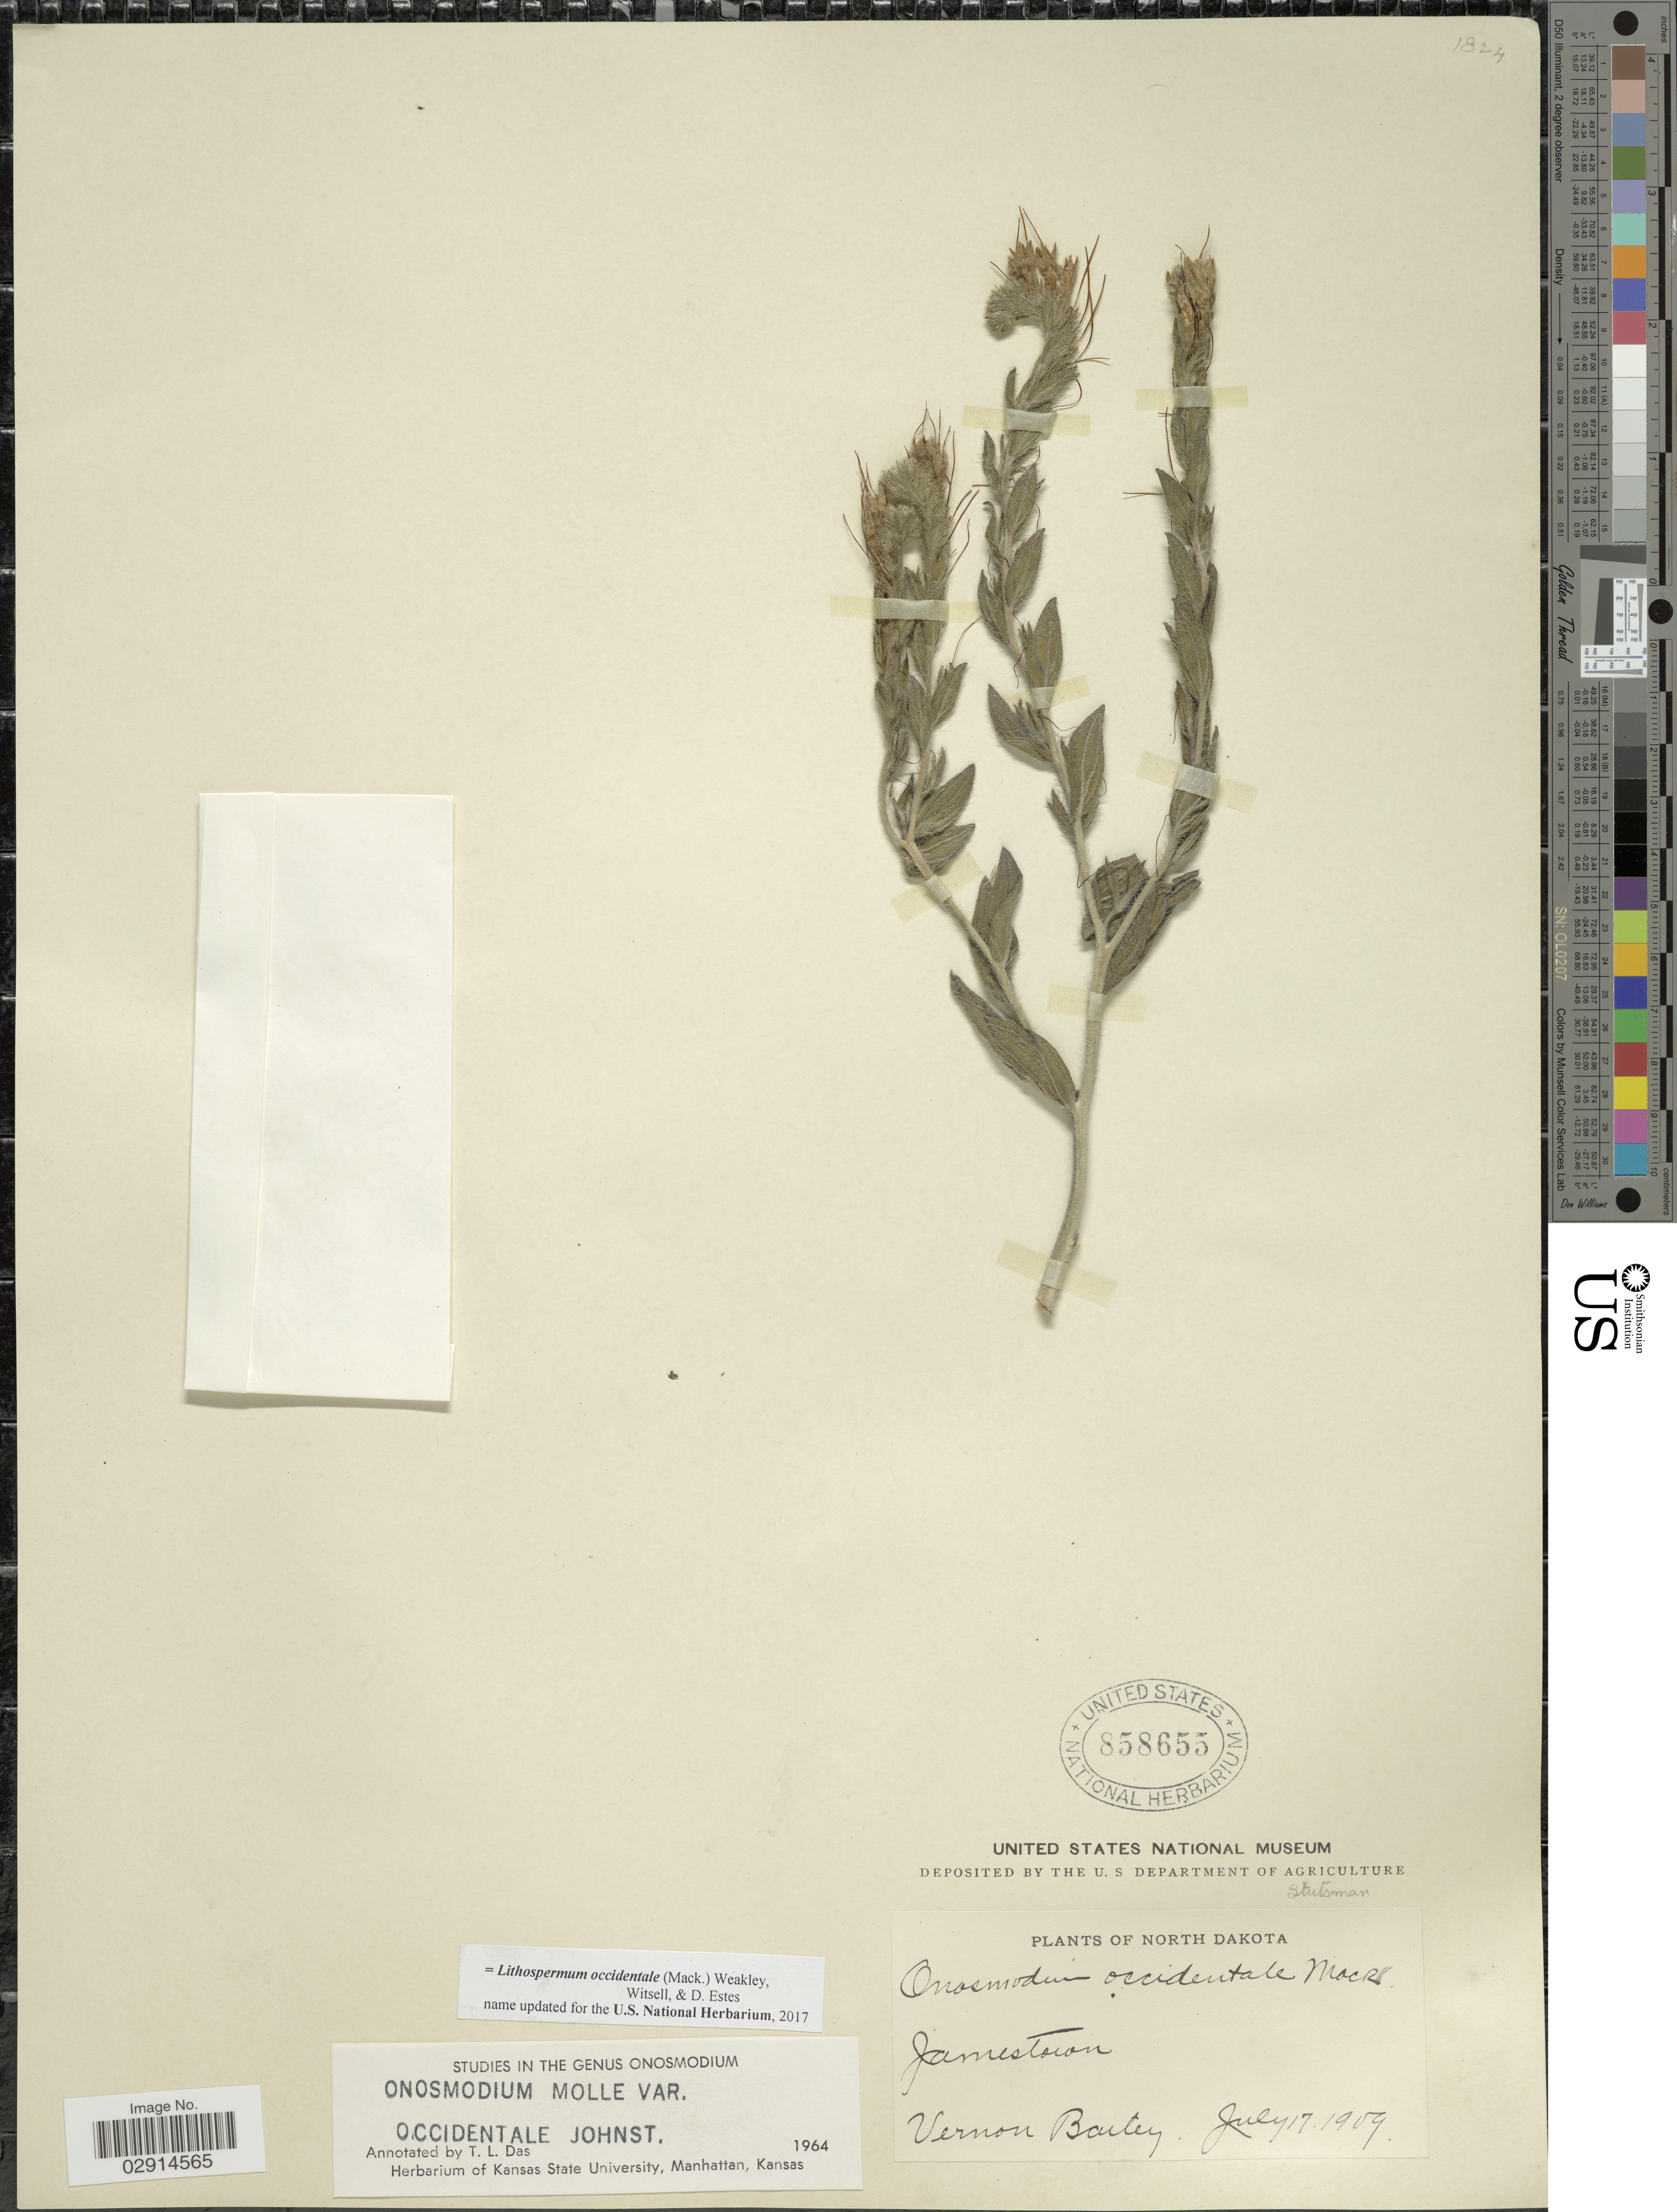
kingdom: Plantae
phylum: Tracheophyta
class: Magnoliopsida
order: Boraginales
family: Boraginaceae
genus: Lithospermum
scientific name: Lithospermum occidentale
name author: (Mack.) Weakley et al.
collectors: V. O. Bailey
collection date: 1909-07-17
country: United States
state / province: North Dakota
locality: Jamestown.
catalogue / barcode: US 858655